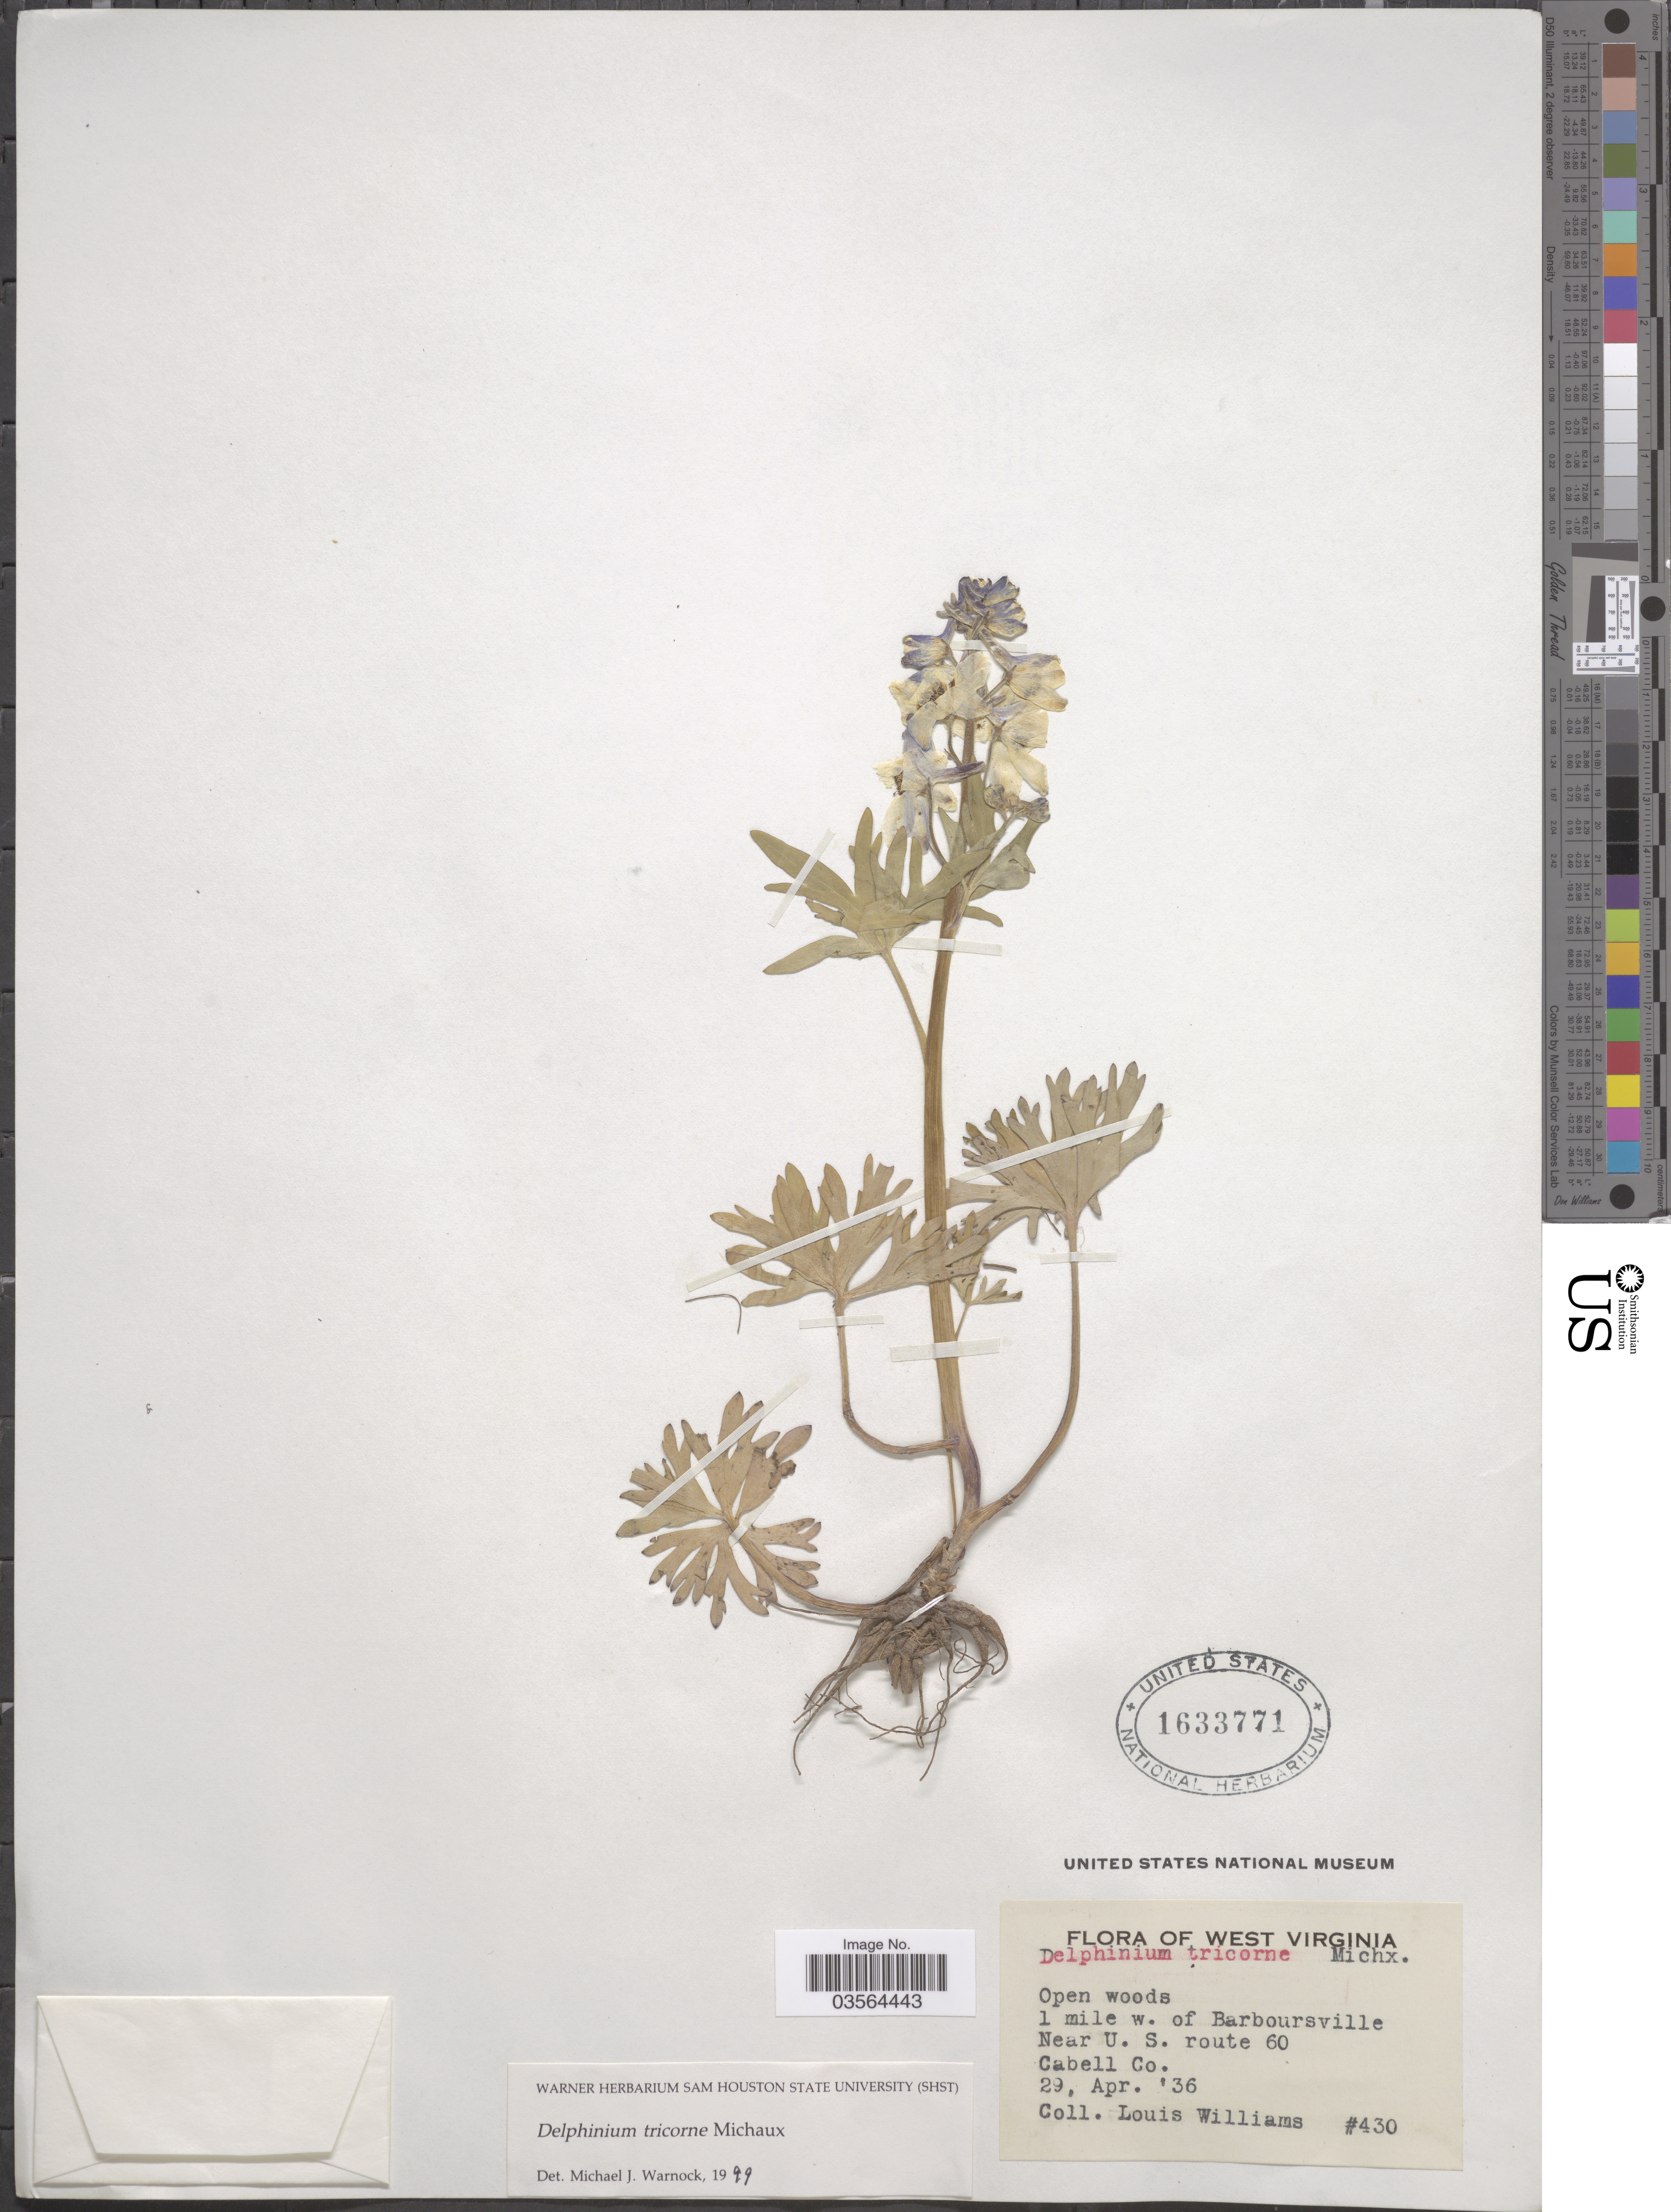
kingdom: Plantae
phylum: Tracheophyta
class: Magnoliopsida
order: Ranunculales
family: Ranunculaceae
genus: Delphinium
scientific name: Delphinium tricorne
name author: Michx.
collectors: L. G. Williams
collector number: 430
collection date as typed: Transcribed d/m/y: 29/4/36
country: United States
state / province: West Virginia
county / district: Cabell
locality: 1 mile W of Barboursville. Near U. S. route 60.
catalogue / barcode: US 1633771